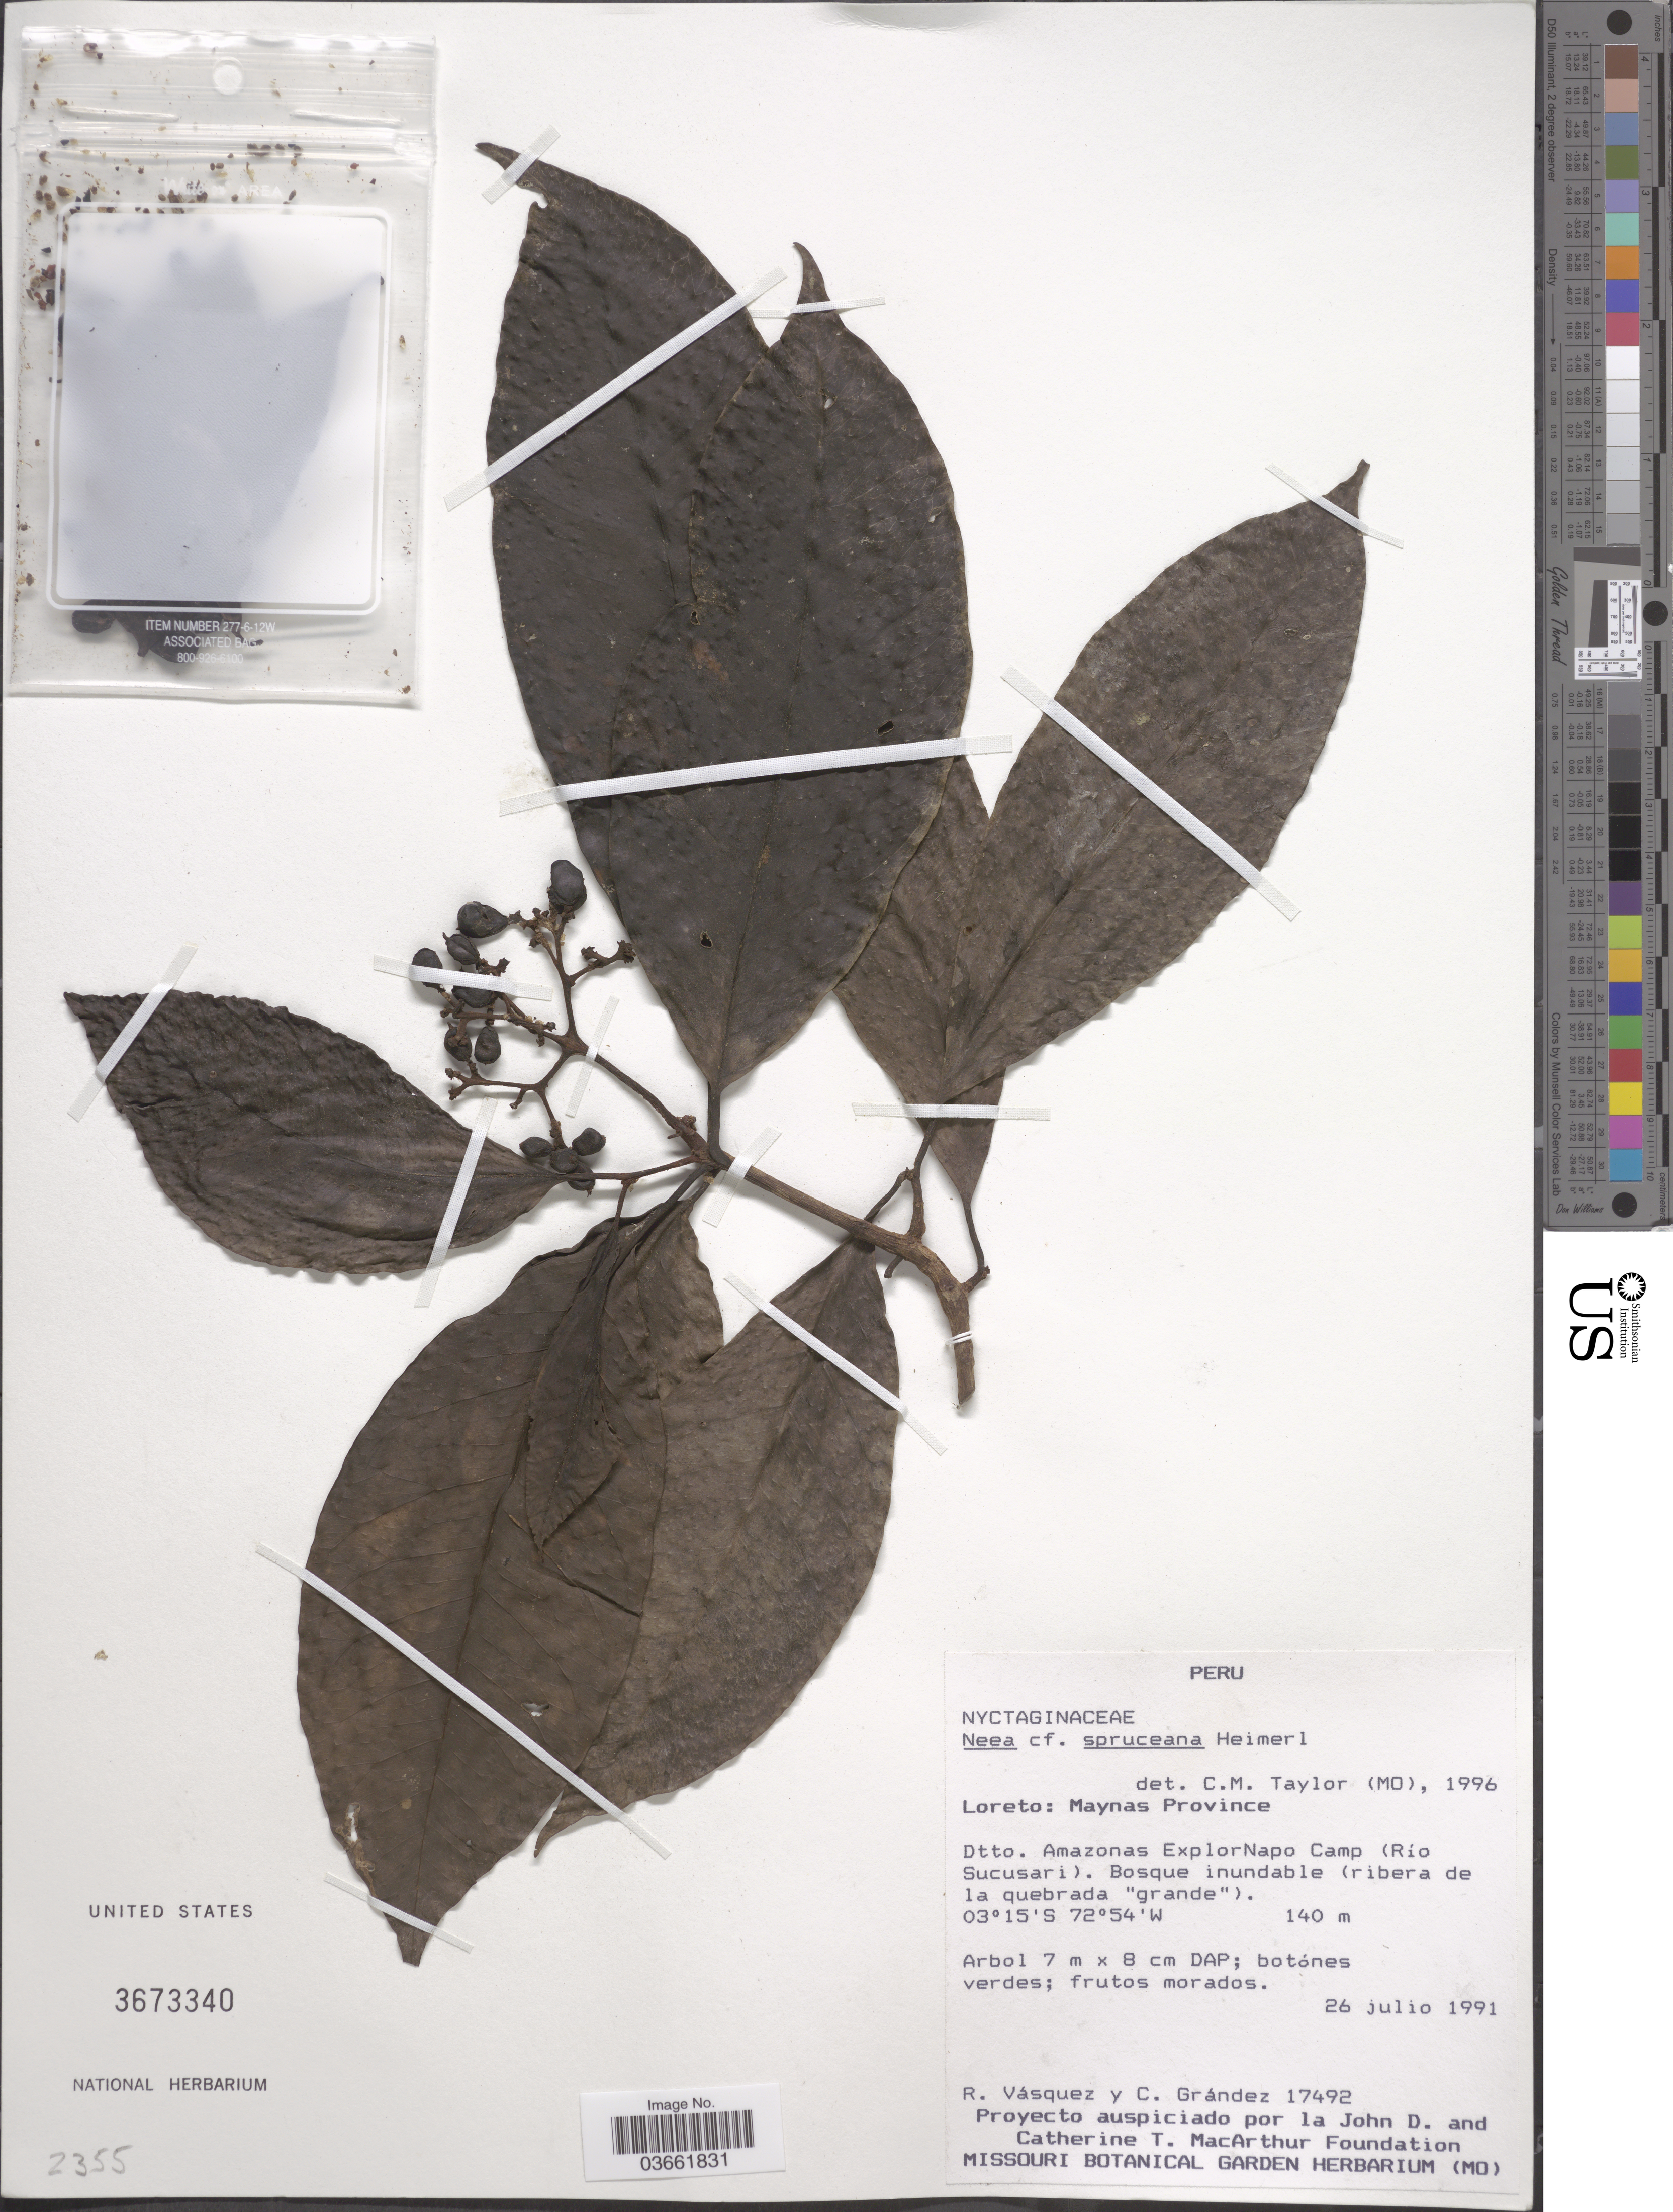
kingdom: Plantae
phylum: Tracheophyta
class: Magnoliopsida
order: Caryophyllales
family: Nyctaginaceae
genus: Neea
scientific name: Neea spruceana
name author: Heimerl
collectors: R. Vásquez & C. Grández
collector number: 17492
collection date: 1991-07-26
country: Peru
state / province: Loreto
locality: Maynas Province. Dtto. Amazonas ExplorNapo Camp (Río Sucusari).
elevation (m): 140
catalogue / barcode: US 3673340